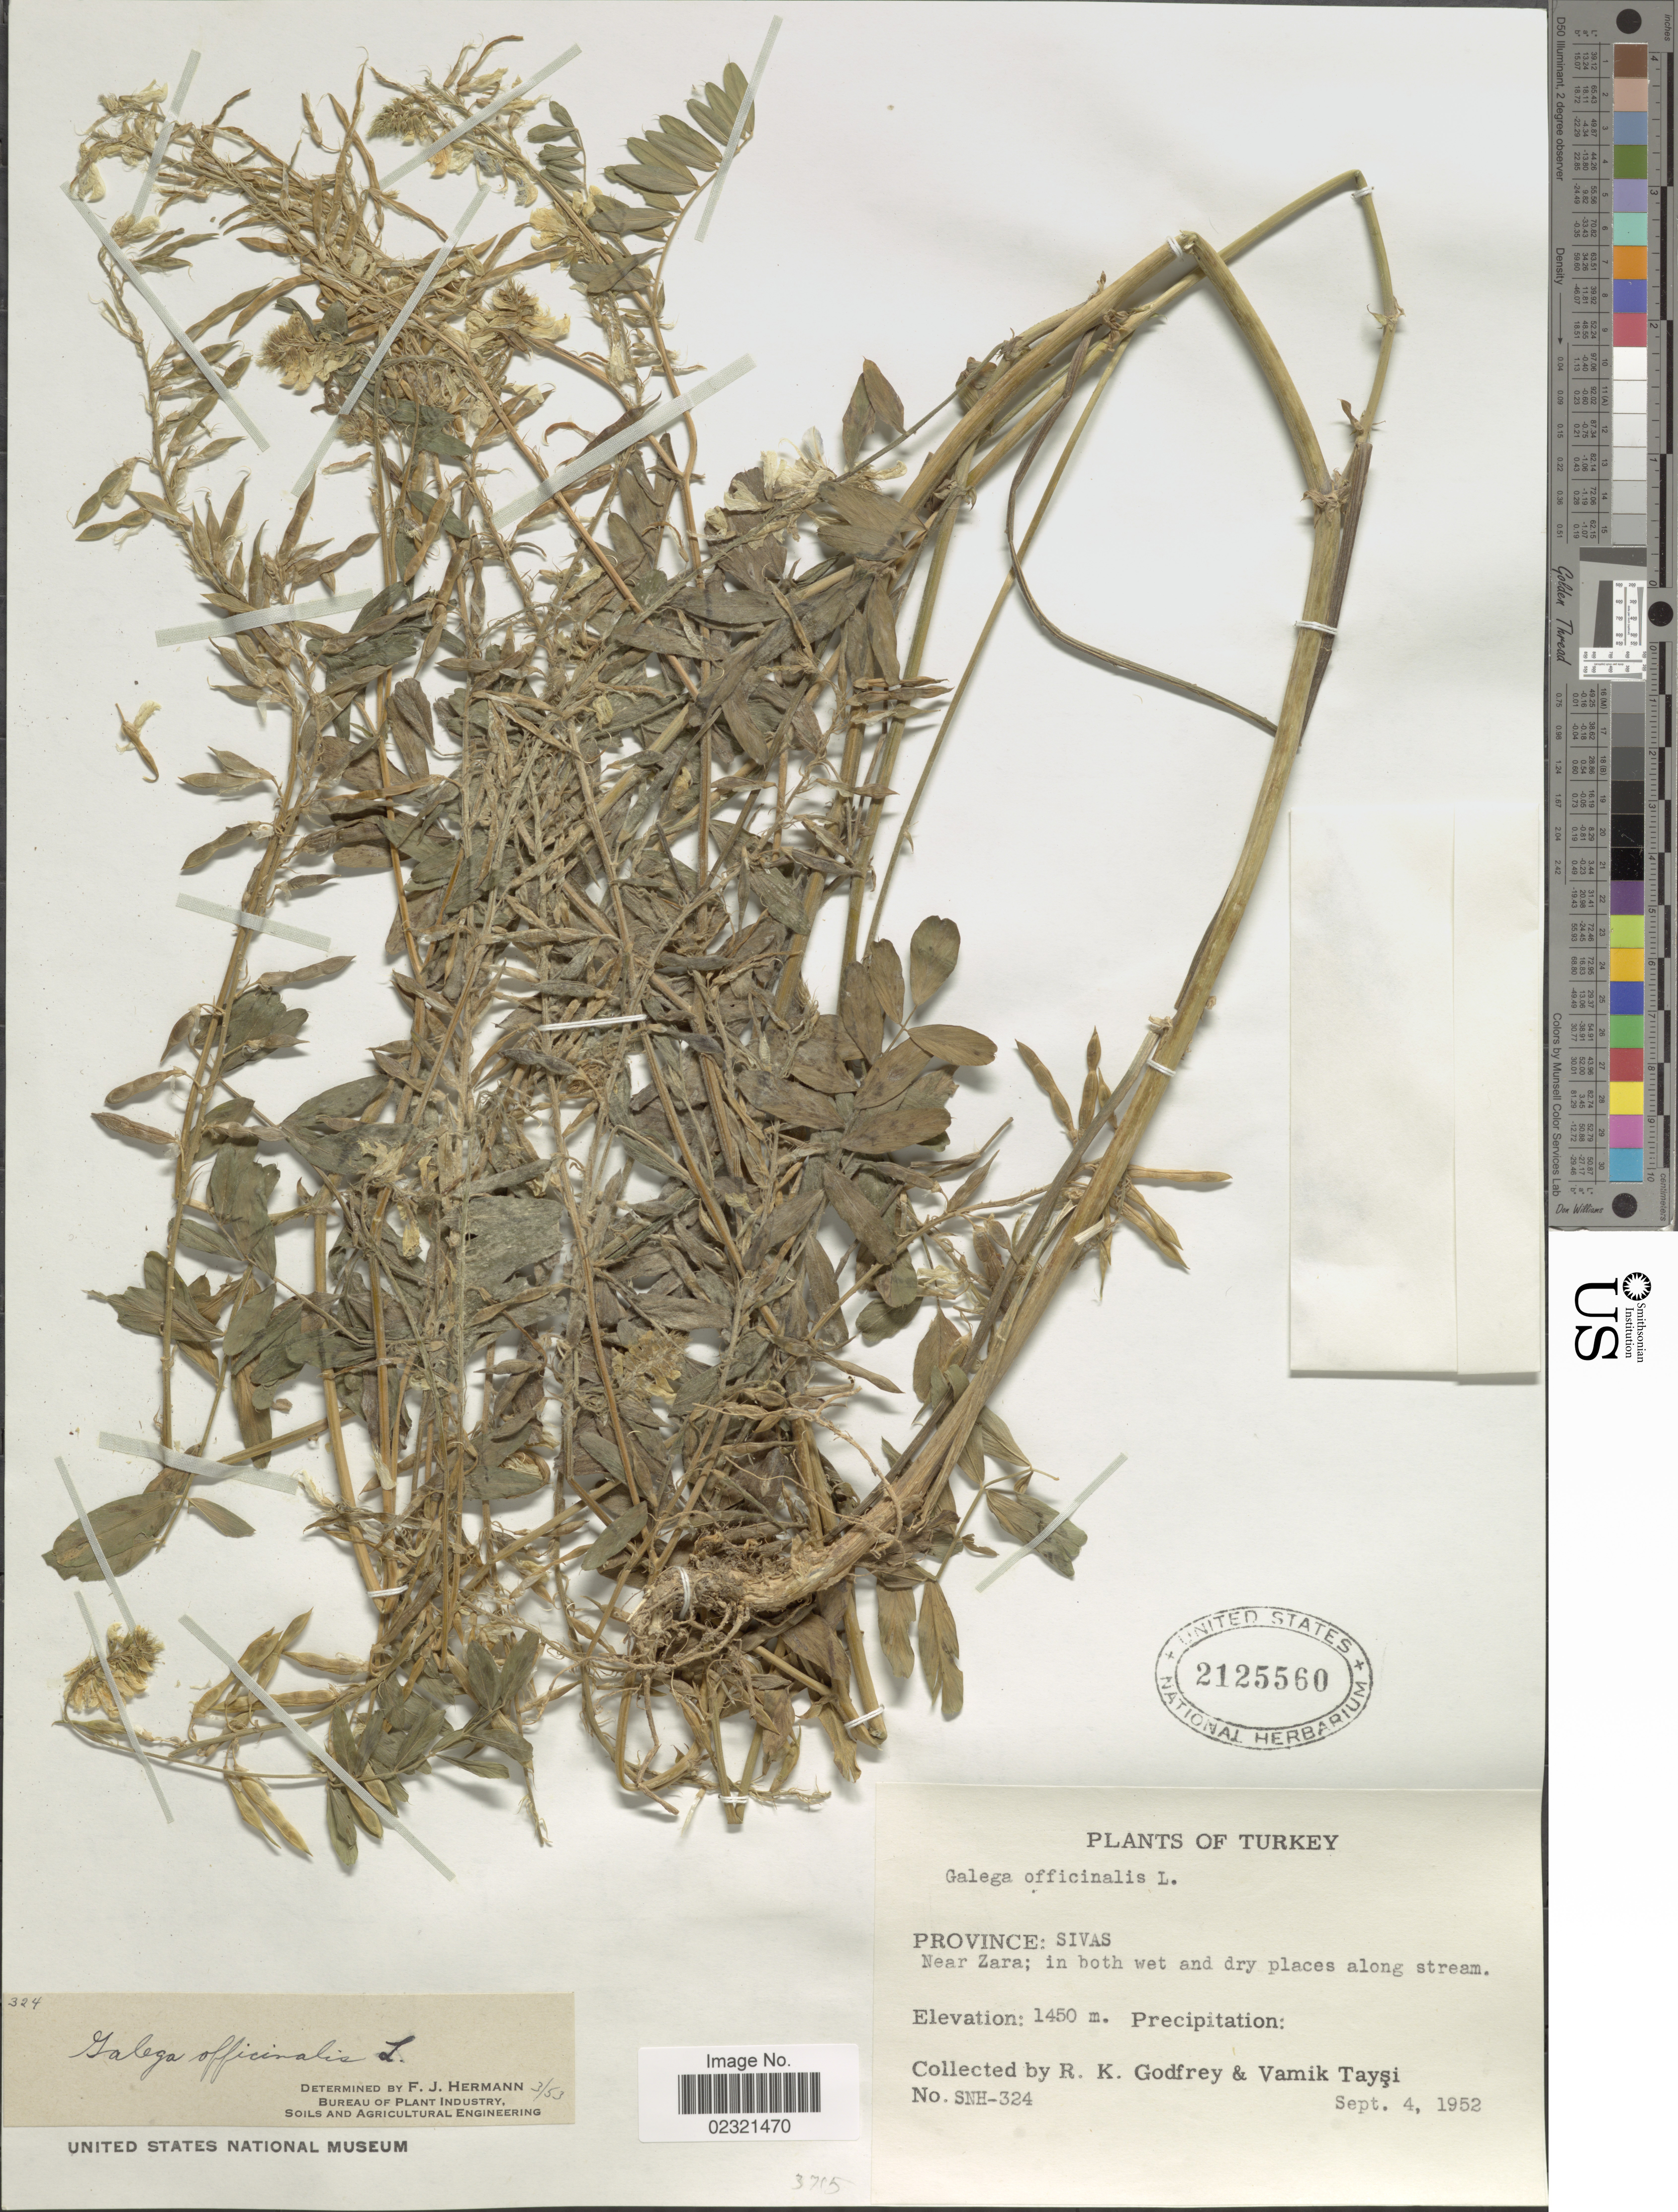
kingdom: Plantae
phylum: Tracheophyta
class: Magnoliopsida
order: Fabales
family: Fabaceae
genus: Galega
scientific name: Galega officinalis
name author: L.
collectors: R. K. Godfrey & V. Taysi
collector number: SNH-324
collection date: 1952-09-04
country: Turkey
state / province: Sivas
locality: Near Zara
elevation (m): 1450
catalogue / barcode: US 2125560